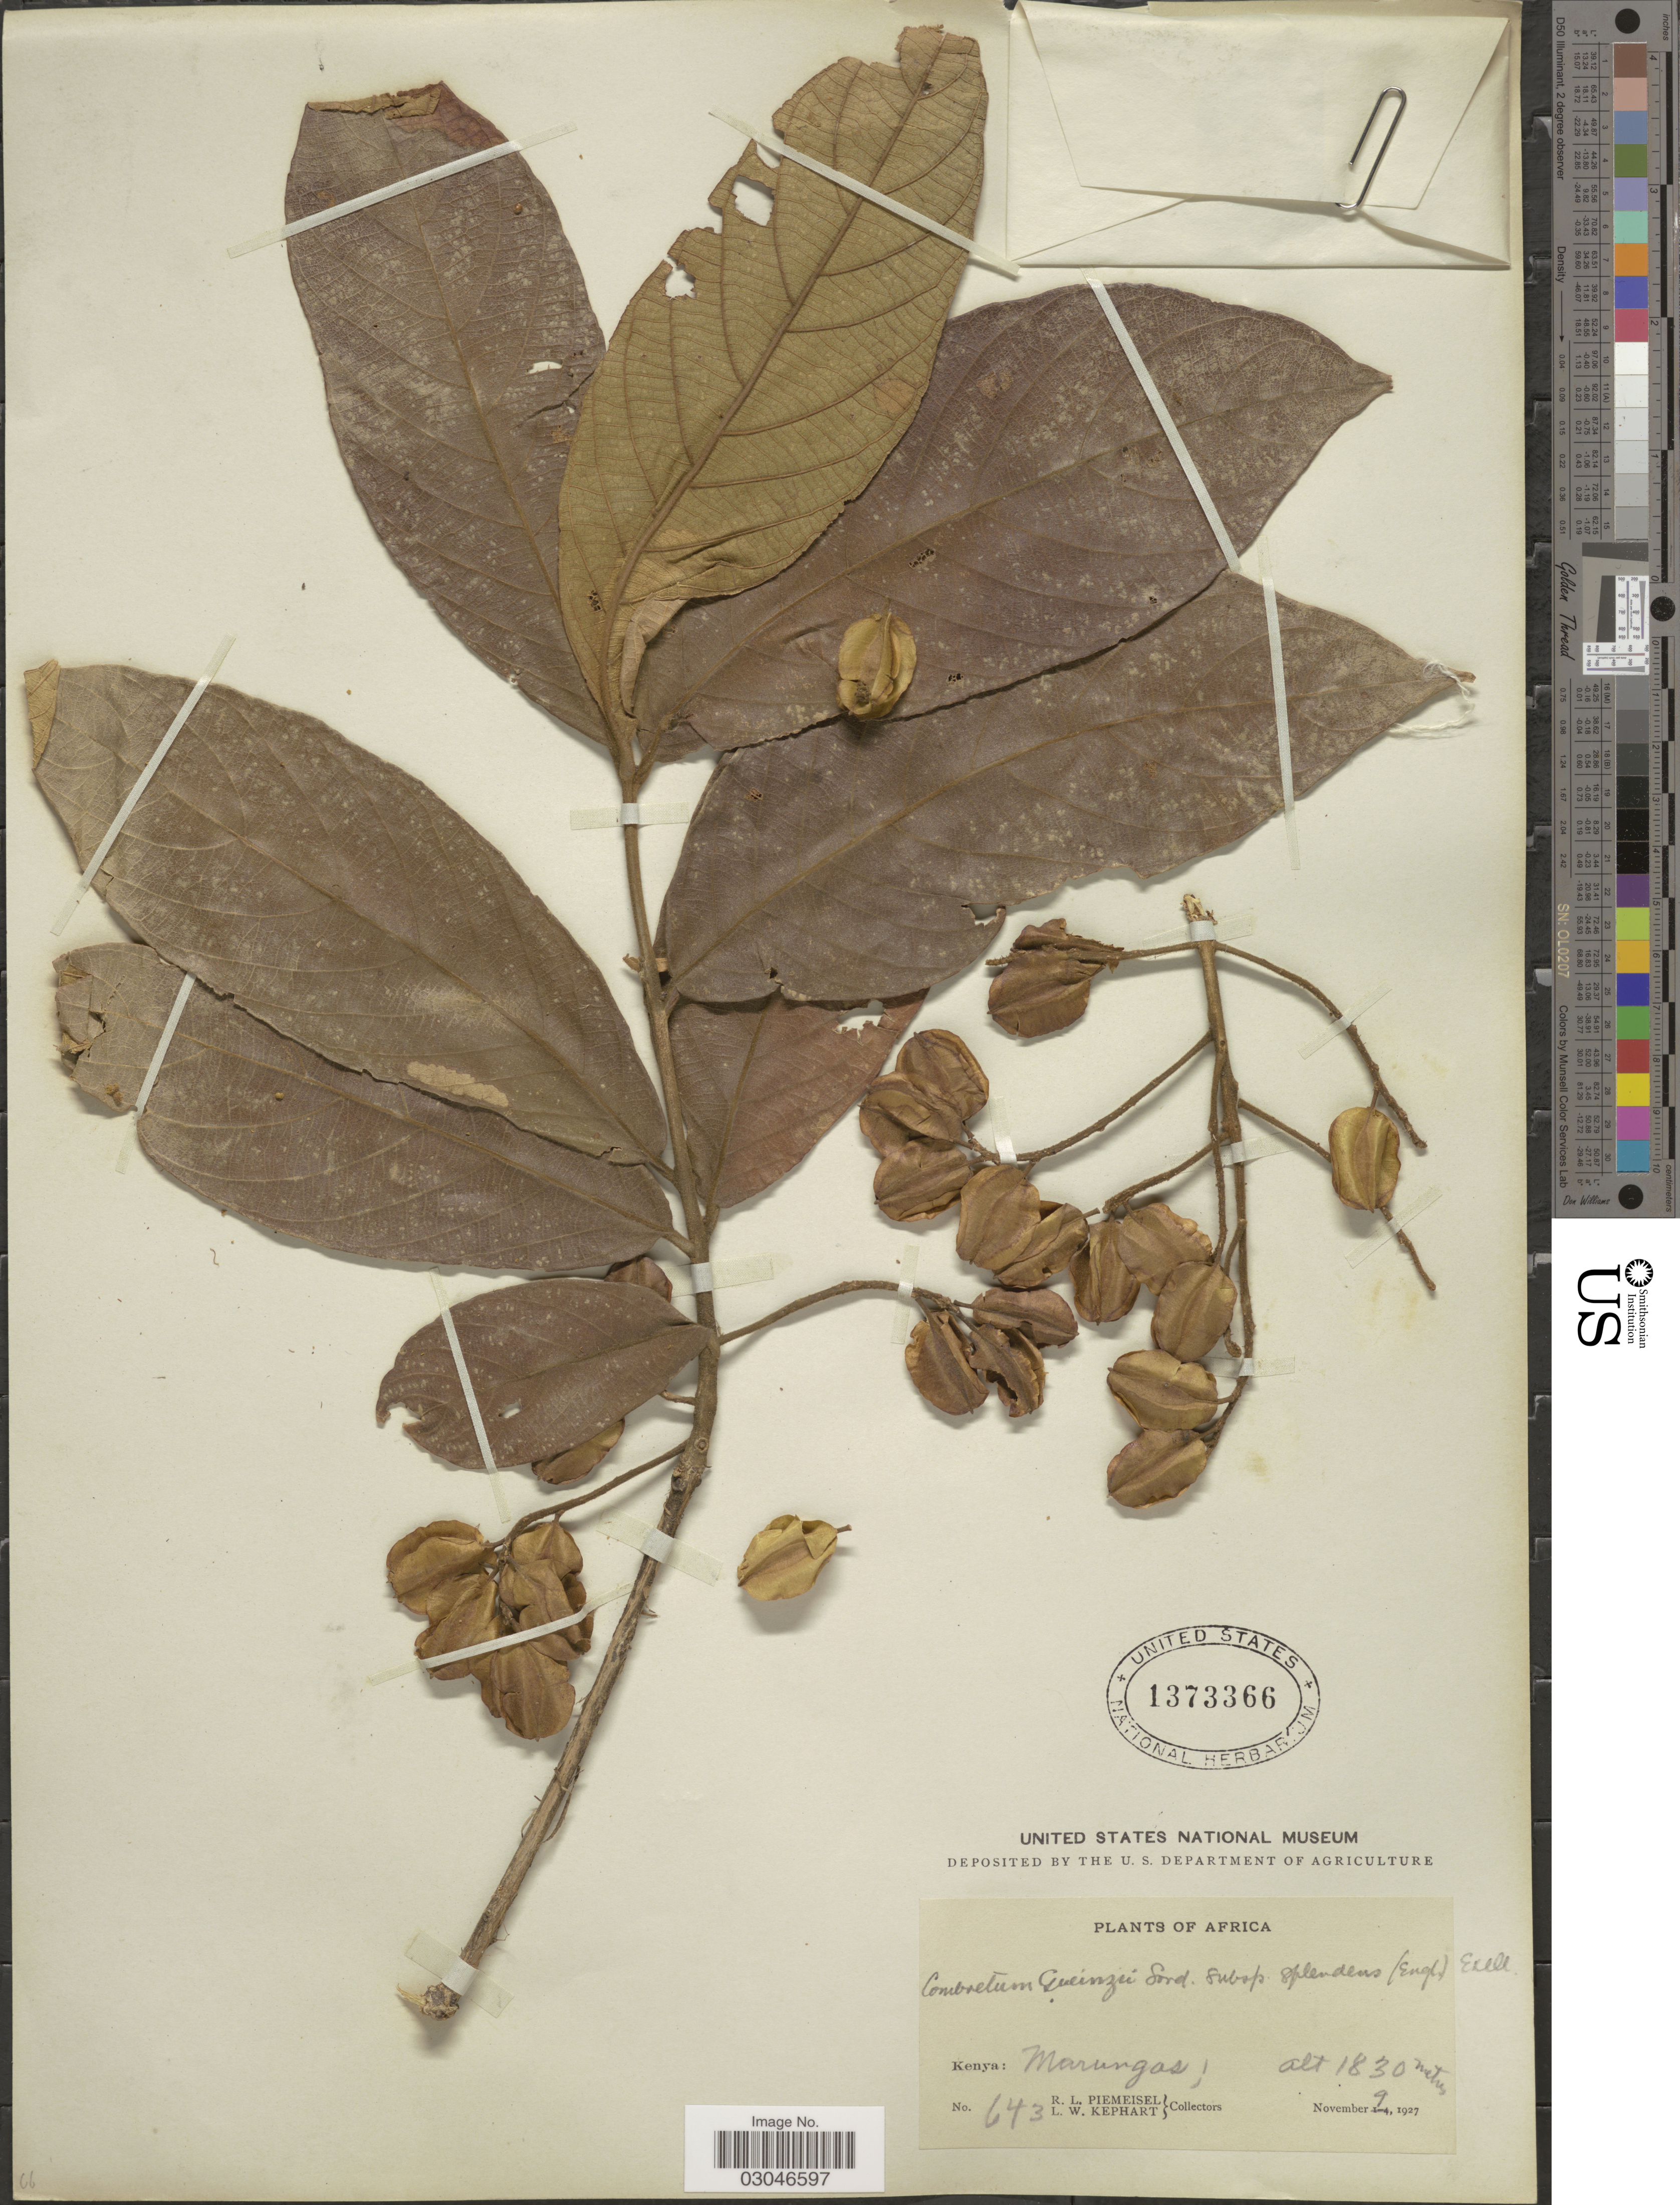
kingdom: Plantae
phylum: Tracheophyta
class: Magnoliopsida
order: Myrtales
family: Combretaceae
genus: Combretum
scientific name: Combretum gueinzii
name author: Sond.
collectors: R. L. Piemeisel & L. W. Kephart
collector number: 643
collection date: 1927-11-09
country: Kenya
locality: Marungas.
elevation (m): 1830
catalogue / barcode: US 1373366